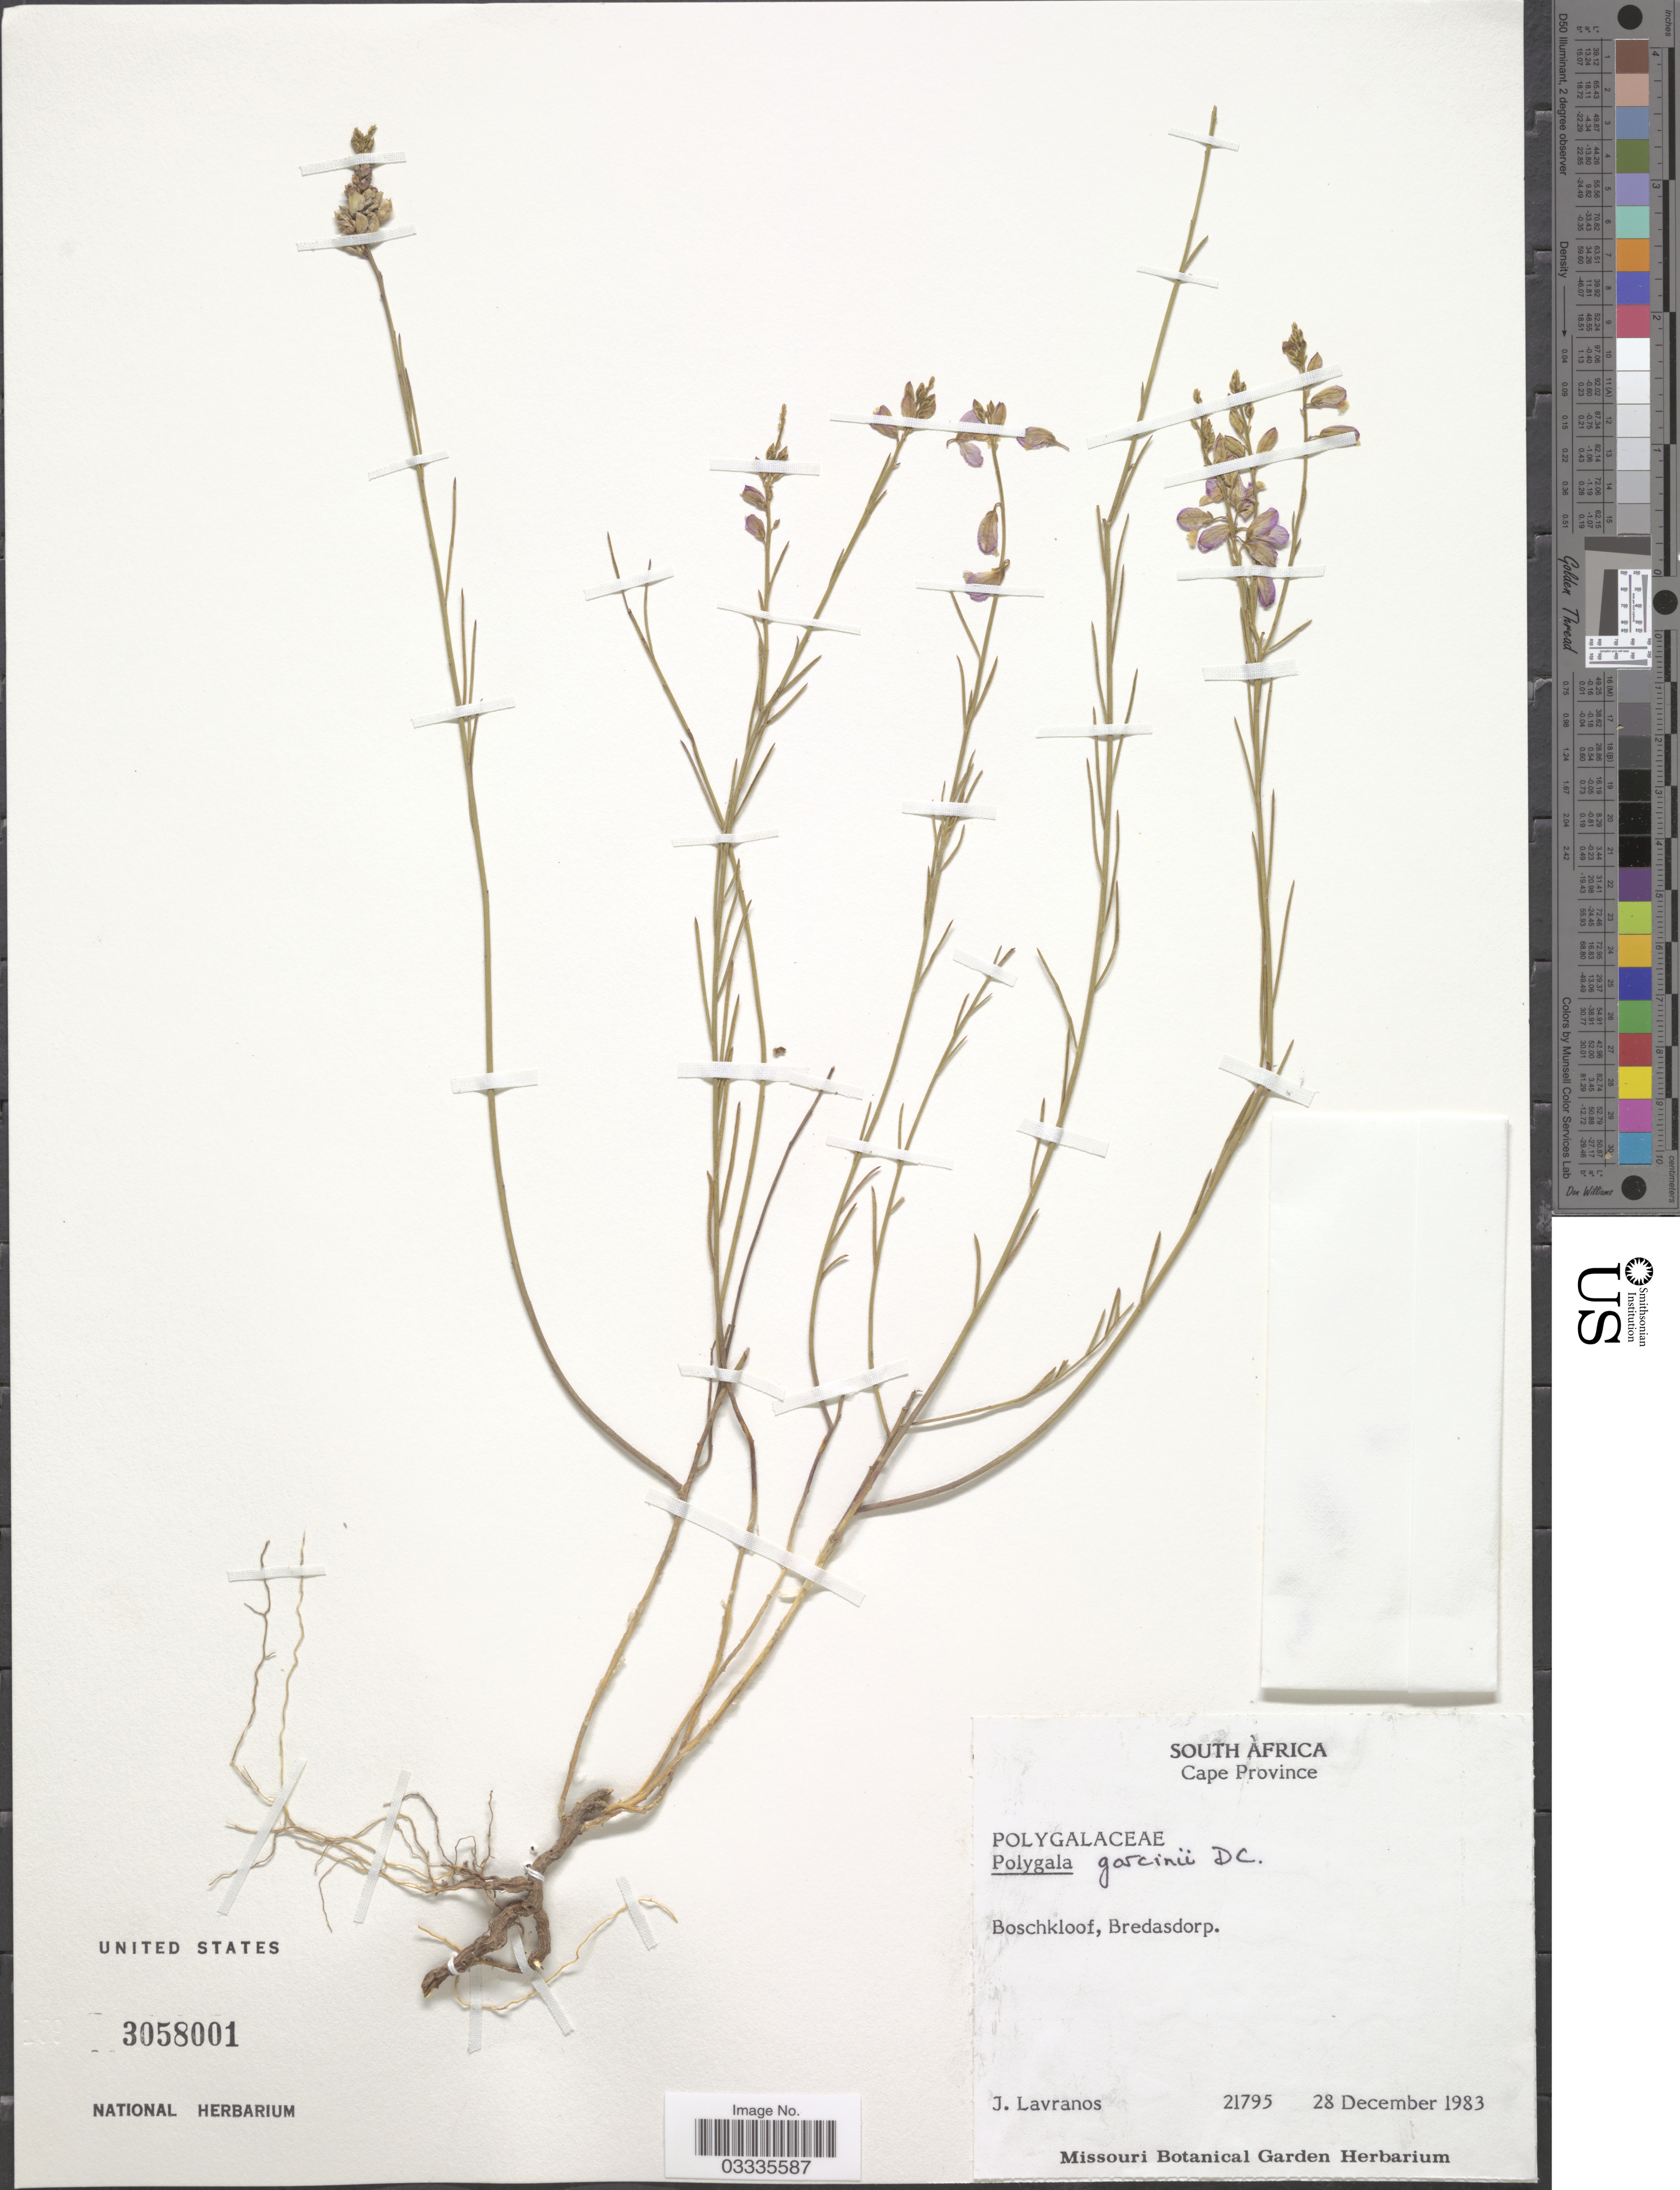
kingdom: Plantae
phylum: Tracheophyta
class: Magnoliopsida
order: Fabales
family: Polygalaceae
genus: Polygala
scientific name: Polygala garcini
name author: DC.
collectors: J. Lavranos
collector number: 21795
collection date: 1983-12-28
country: South Africa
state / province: Western Cape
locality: Boschkloof, Bredasdorp.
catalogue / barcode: US 3058001